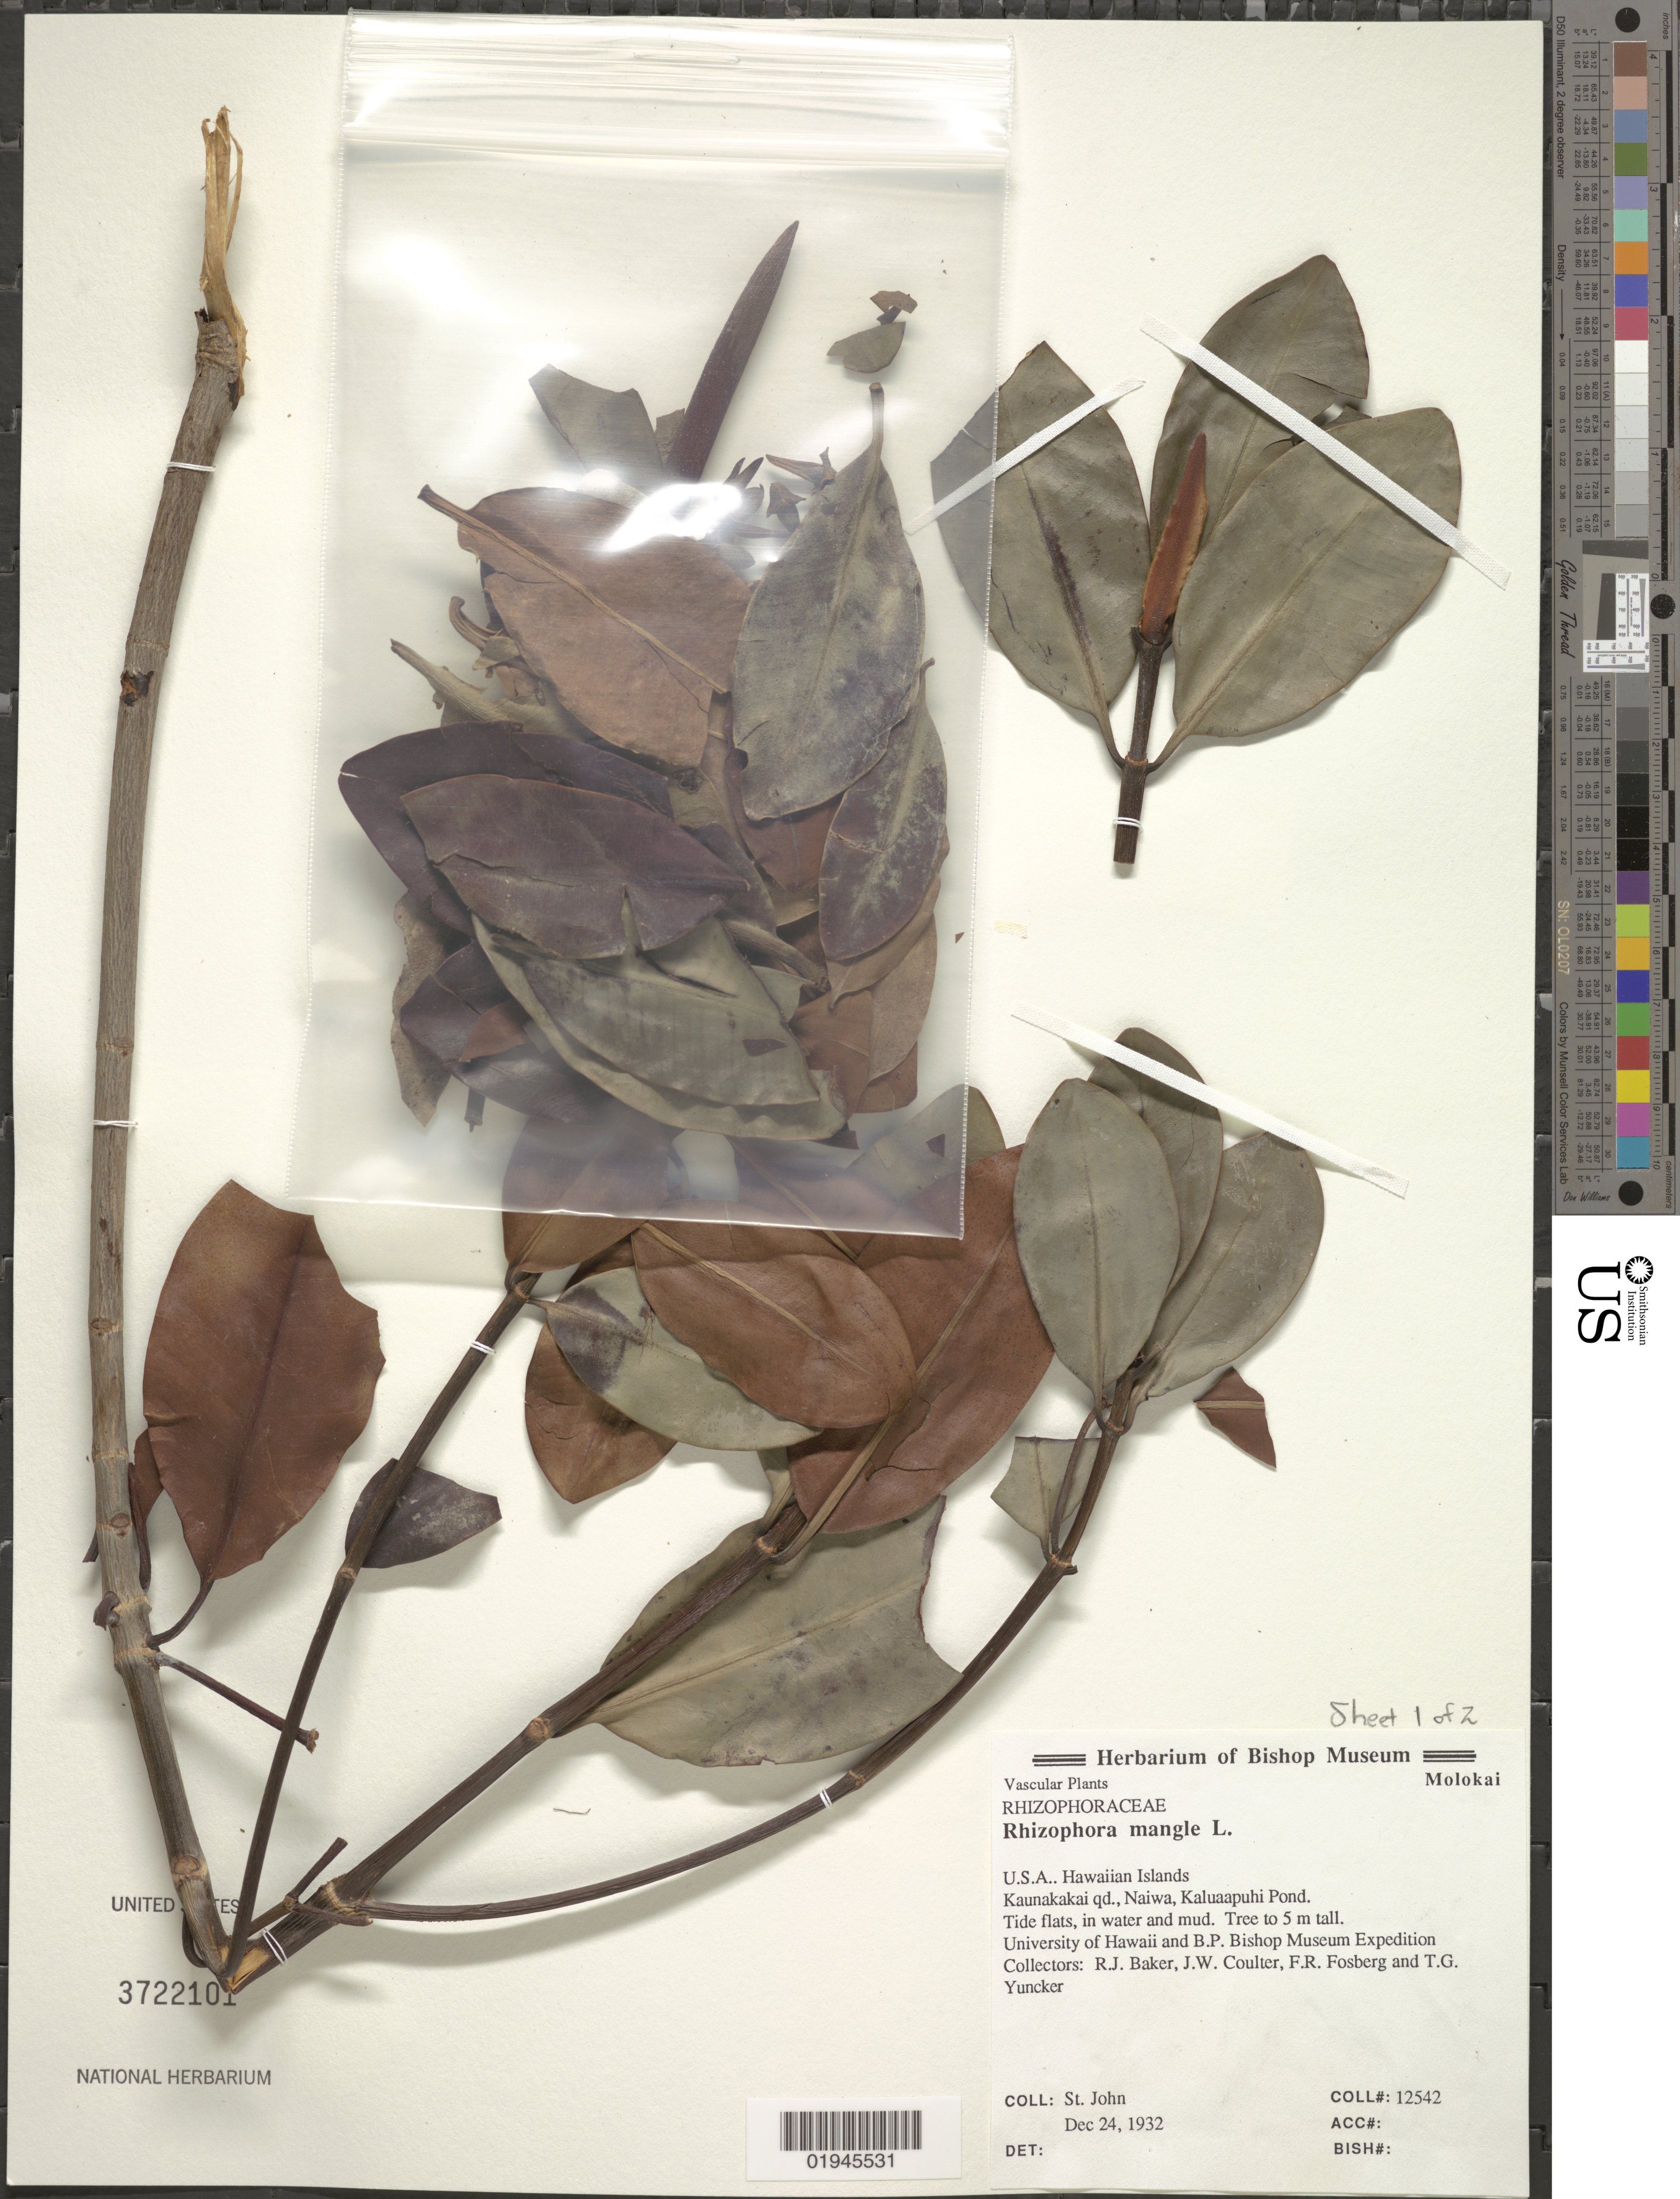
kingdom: Plantae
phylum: Tracheophyta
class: Magnoliopsida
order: Malpighiales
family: Rhizophoraceae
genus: Rhizophora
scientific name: Rhizophora mangle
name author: L.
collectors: H. St. John, R. J. Baker, J. W. Coulter & F. R. Fosberg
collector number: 12542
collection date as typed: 24 Dec 1932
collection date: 1932-12-24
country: United States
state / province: Hawaii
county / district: Maui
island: Moloka'i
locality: Kaluaapuhi pond, Naiwa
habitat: Tide flats, in water and mud.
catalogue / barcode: US 3722101